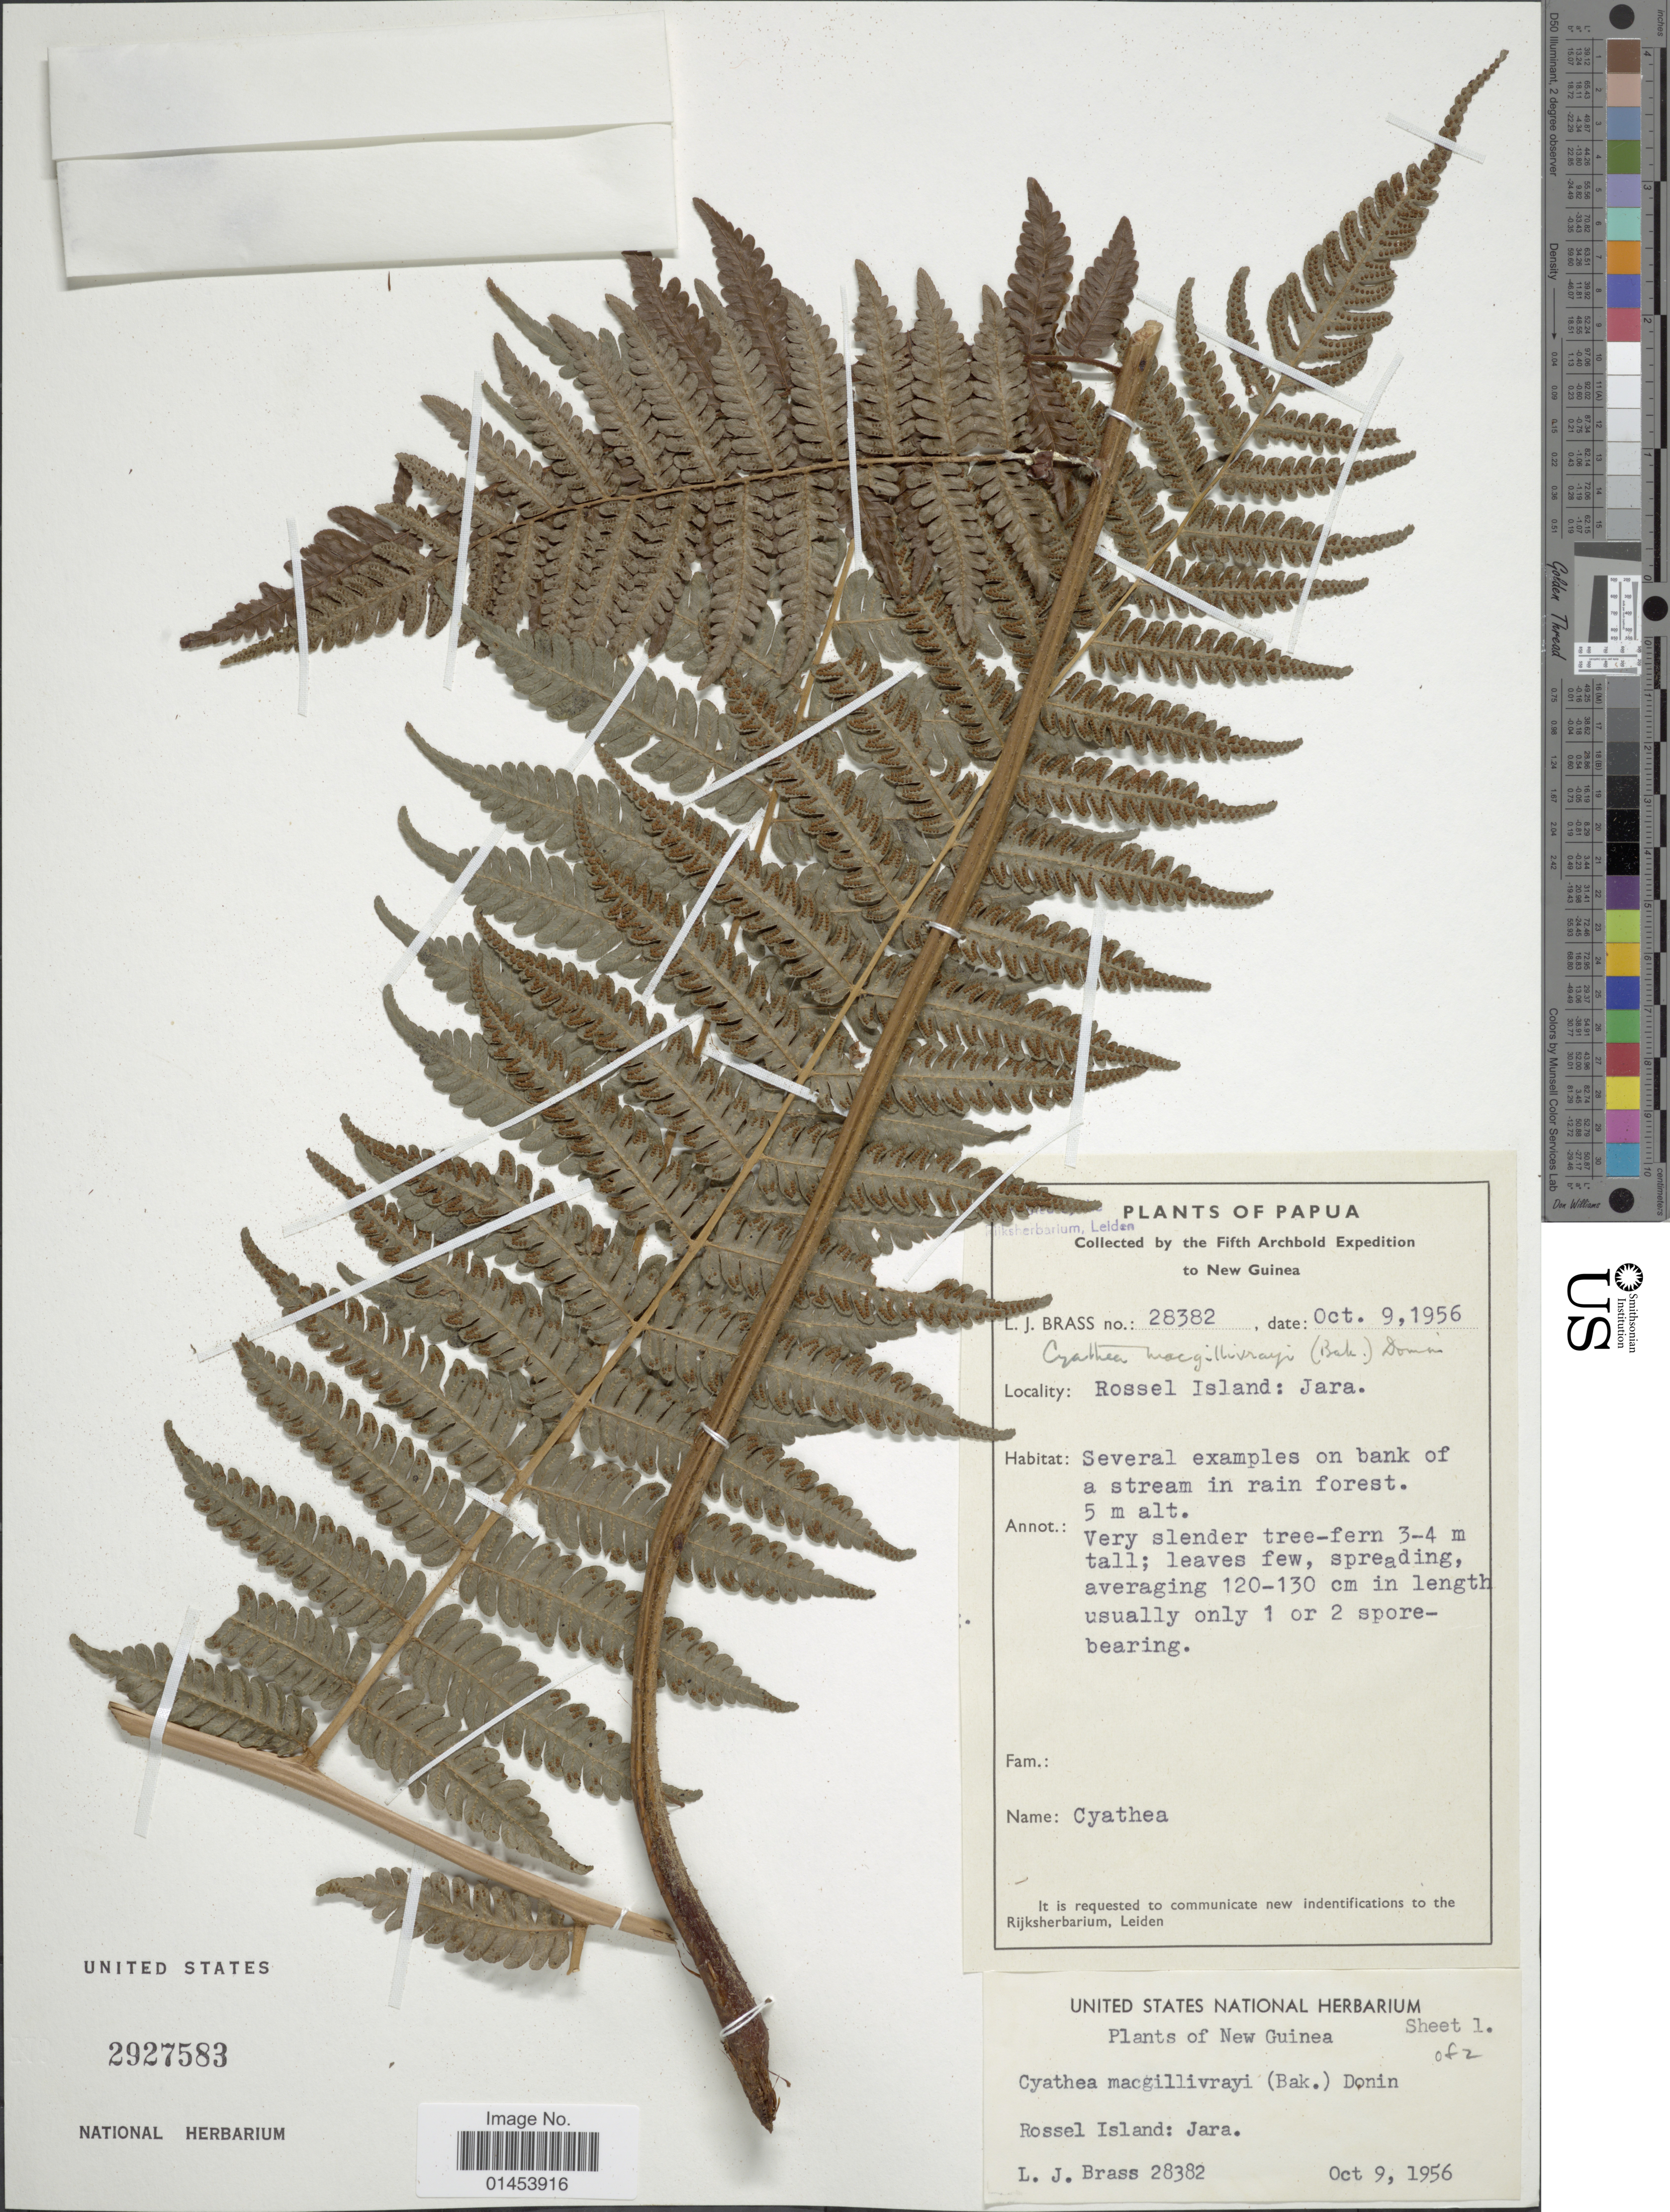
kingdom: Plantae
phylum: Tracheophyta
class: Polypodiopsida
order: Cyatheales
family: Cyatheaceae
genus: Cyathea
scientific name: Cyathea macgillivrayi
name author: (Baker) Domin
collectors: L. J. Brass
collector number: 28382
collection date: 1956-10-09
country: Papua New Guinea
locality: Rossel Island: Jara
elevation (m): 5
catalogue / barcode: US 2927583